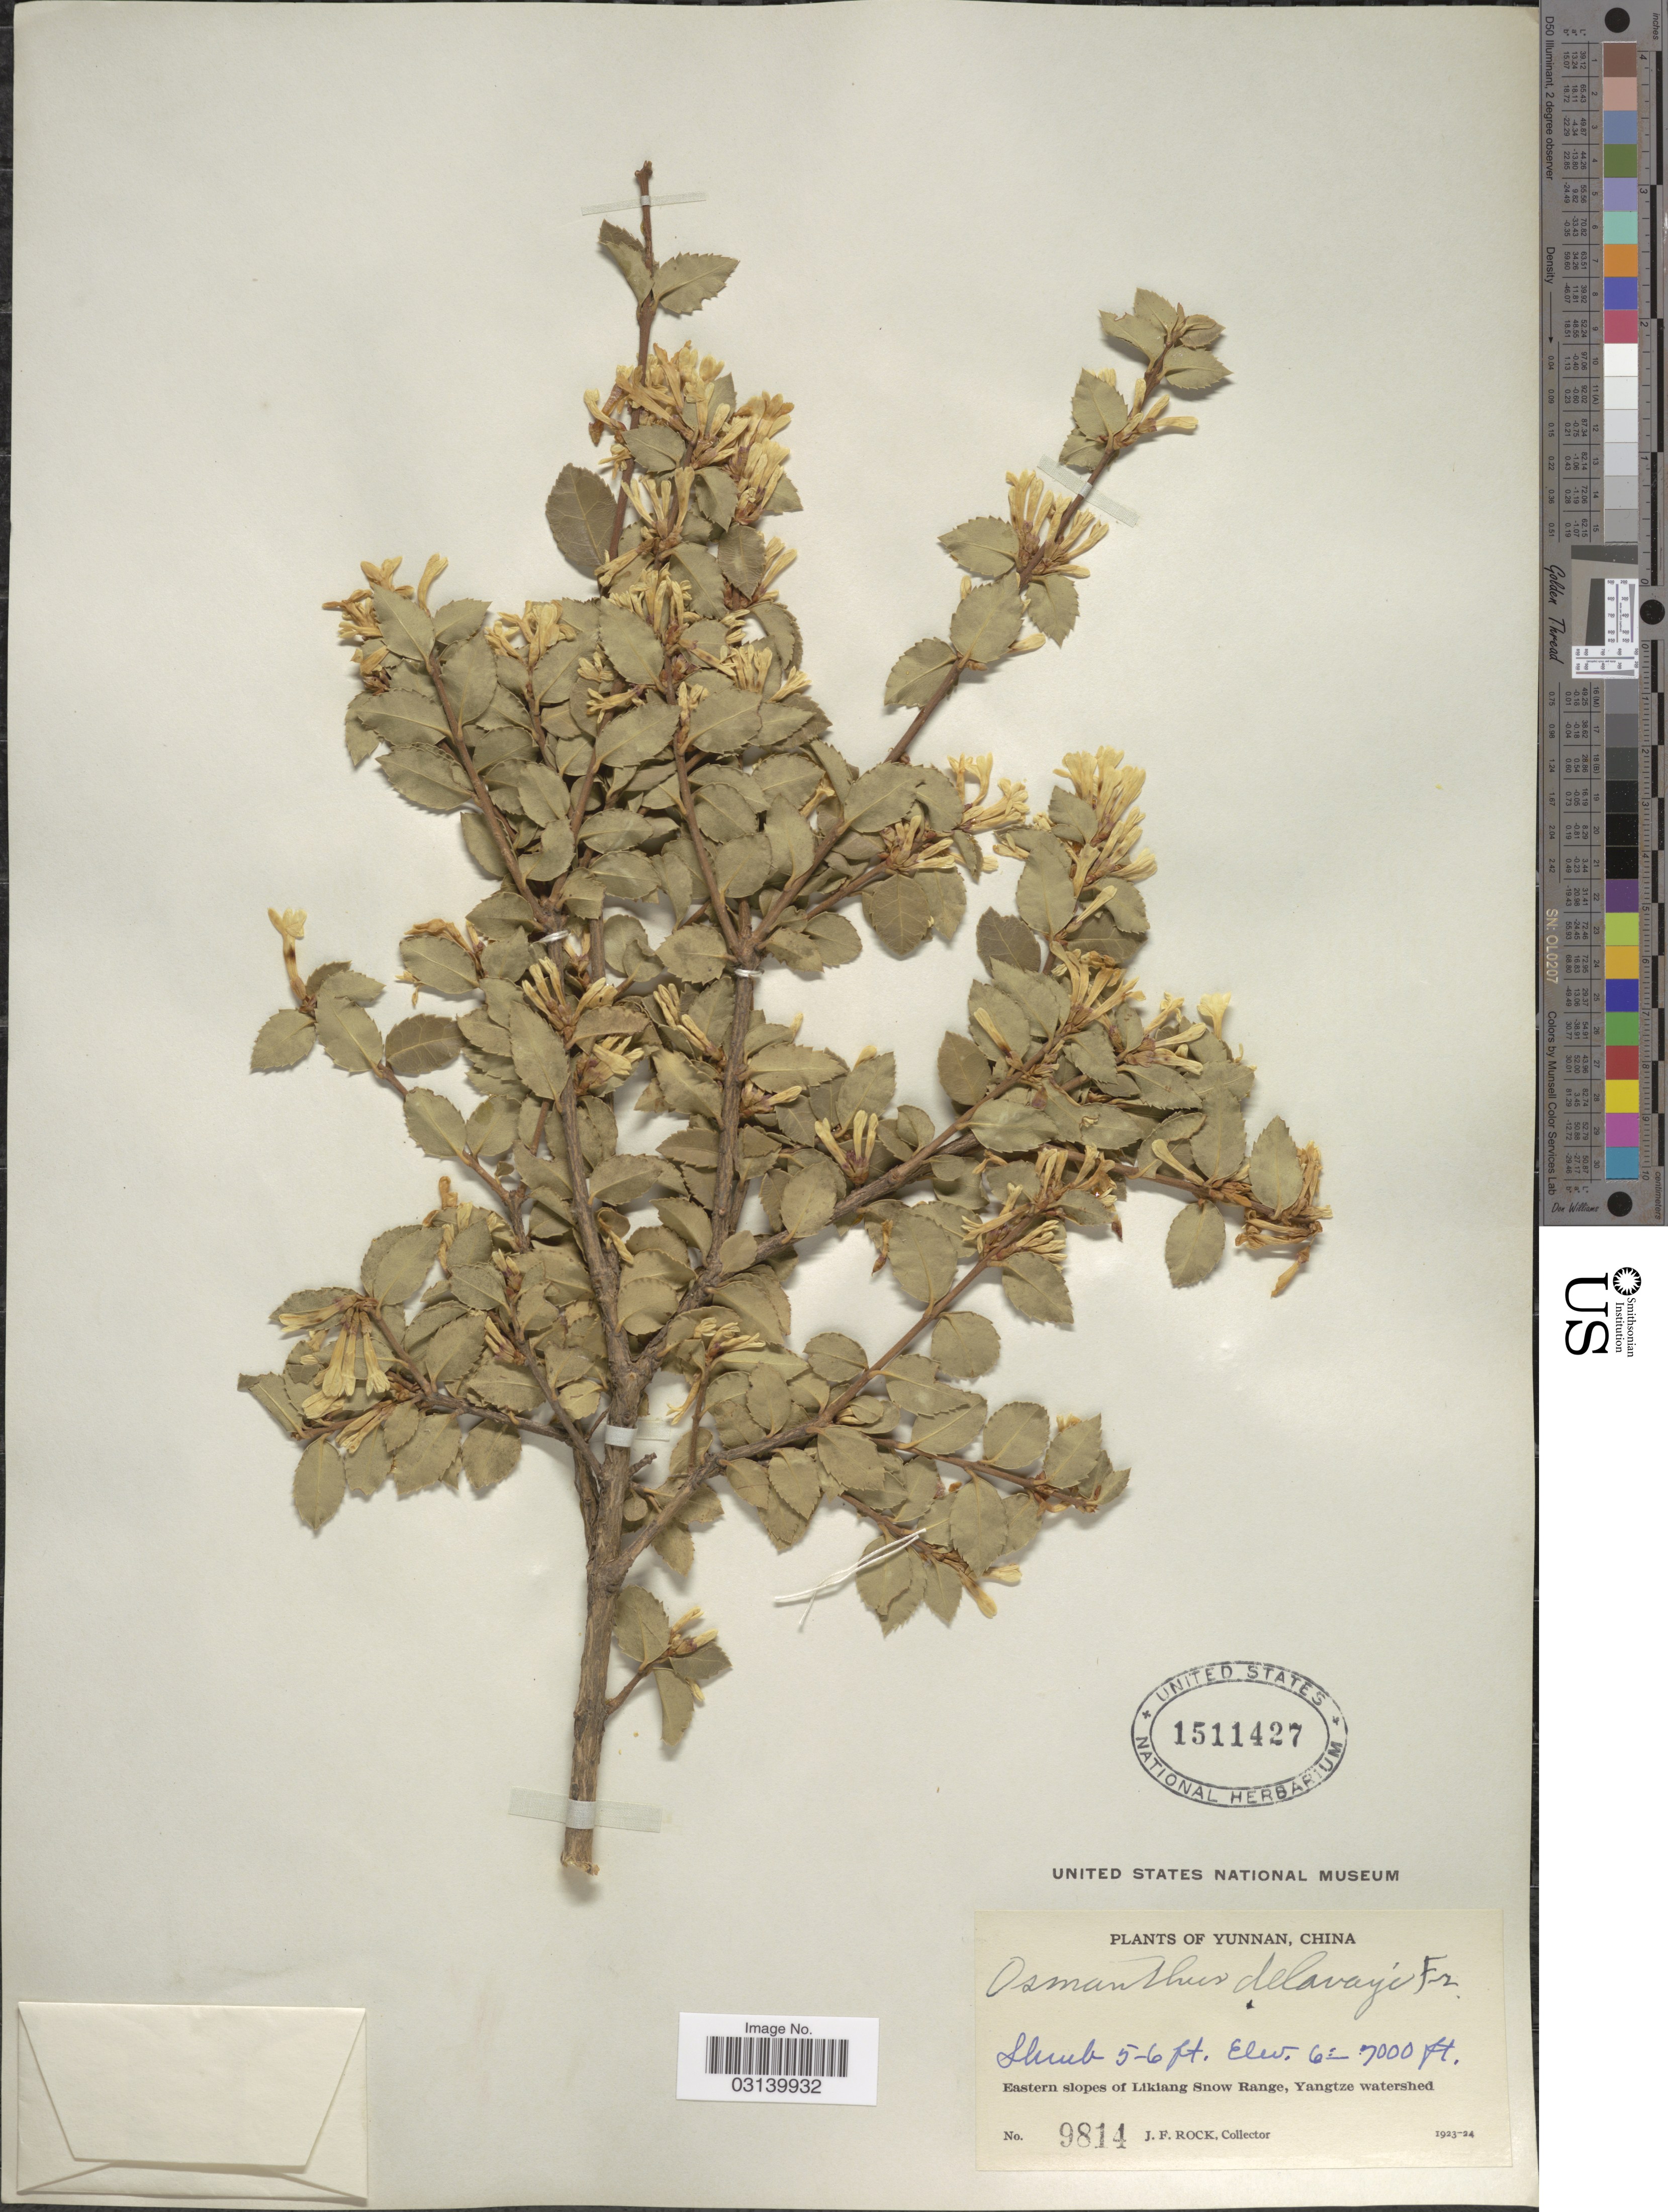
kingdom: Plantae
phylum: Tracheophyta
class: Magnoliopsida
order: Lamiales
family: Oleaceae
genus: Osmanthus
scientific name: Osmanthus delavayi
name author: Franch.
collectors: J. Rock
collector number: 9814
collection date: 1923/1924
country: China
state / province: Yunnan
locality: Eastern slopes of Likiang Snow Range, Yangtze watershed.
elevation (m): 1829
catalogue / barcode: US 1511427